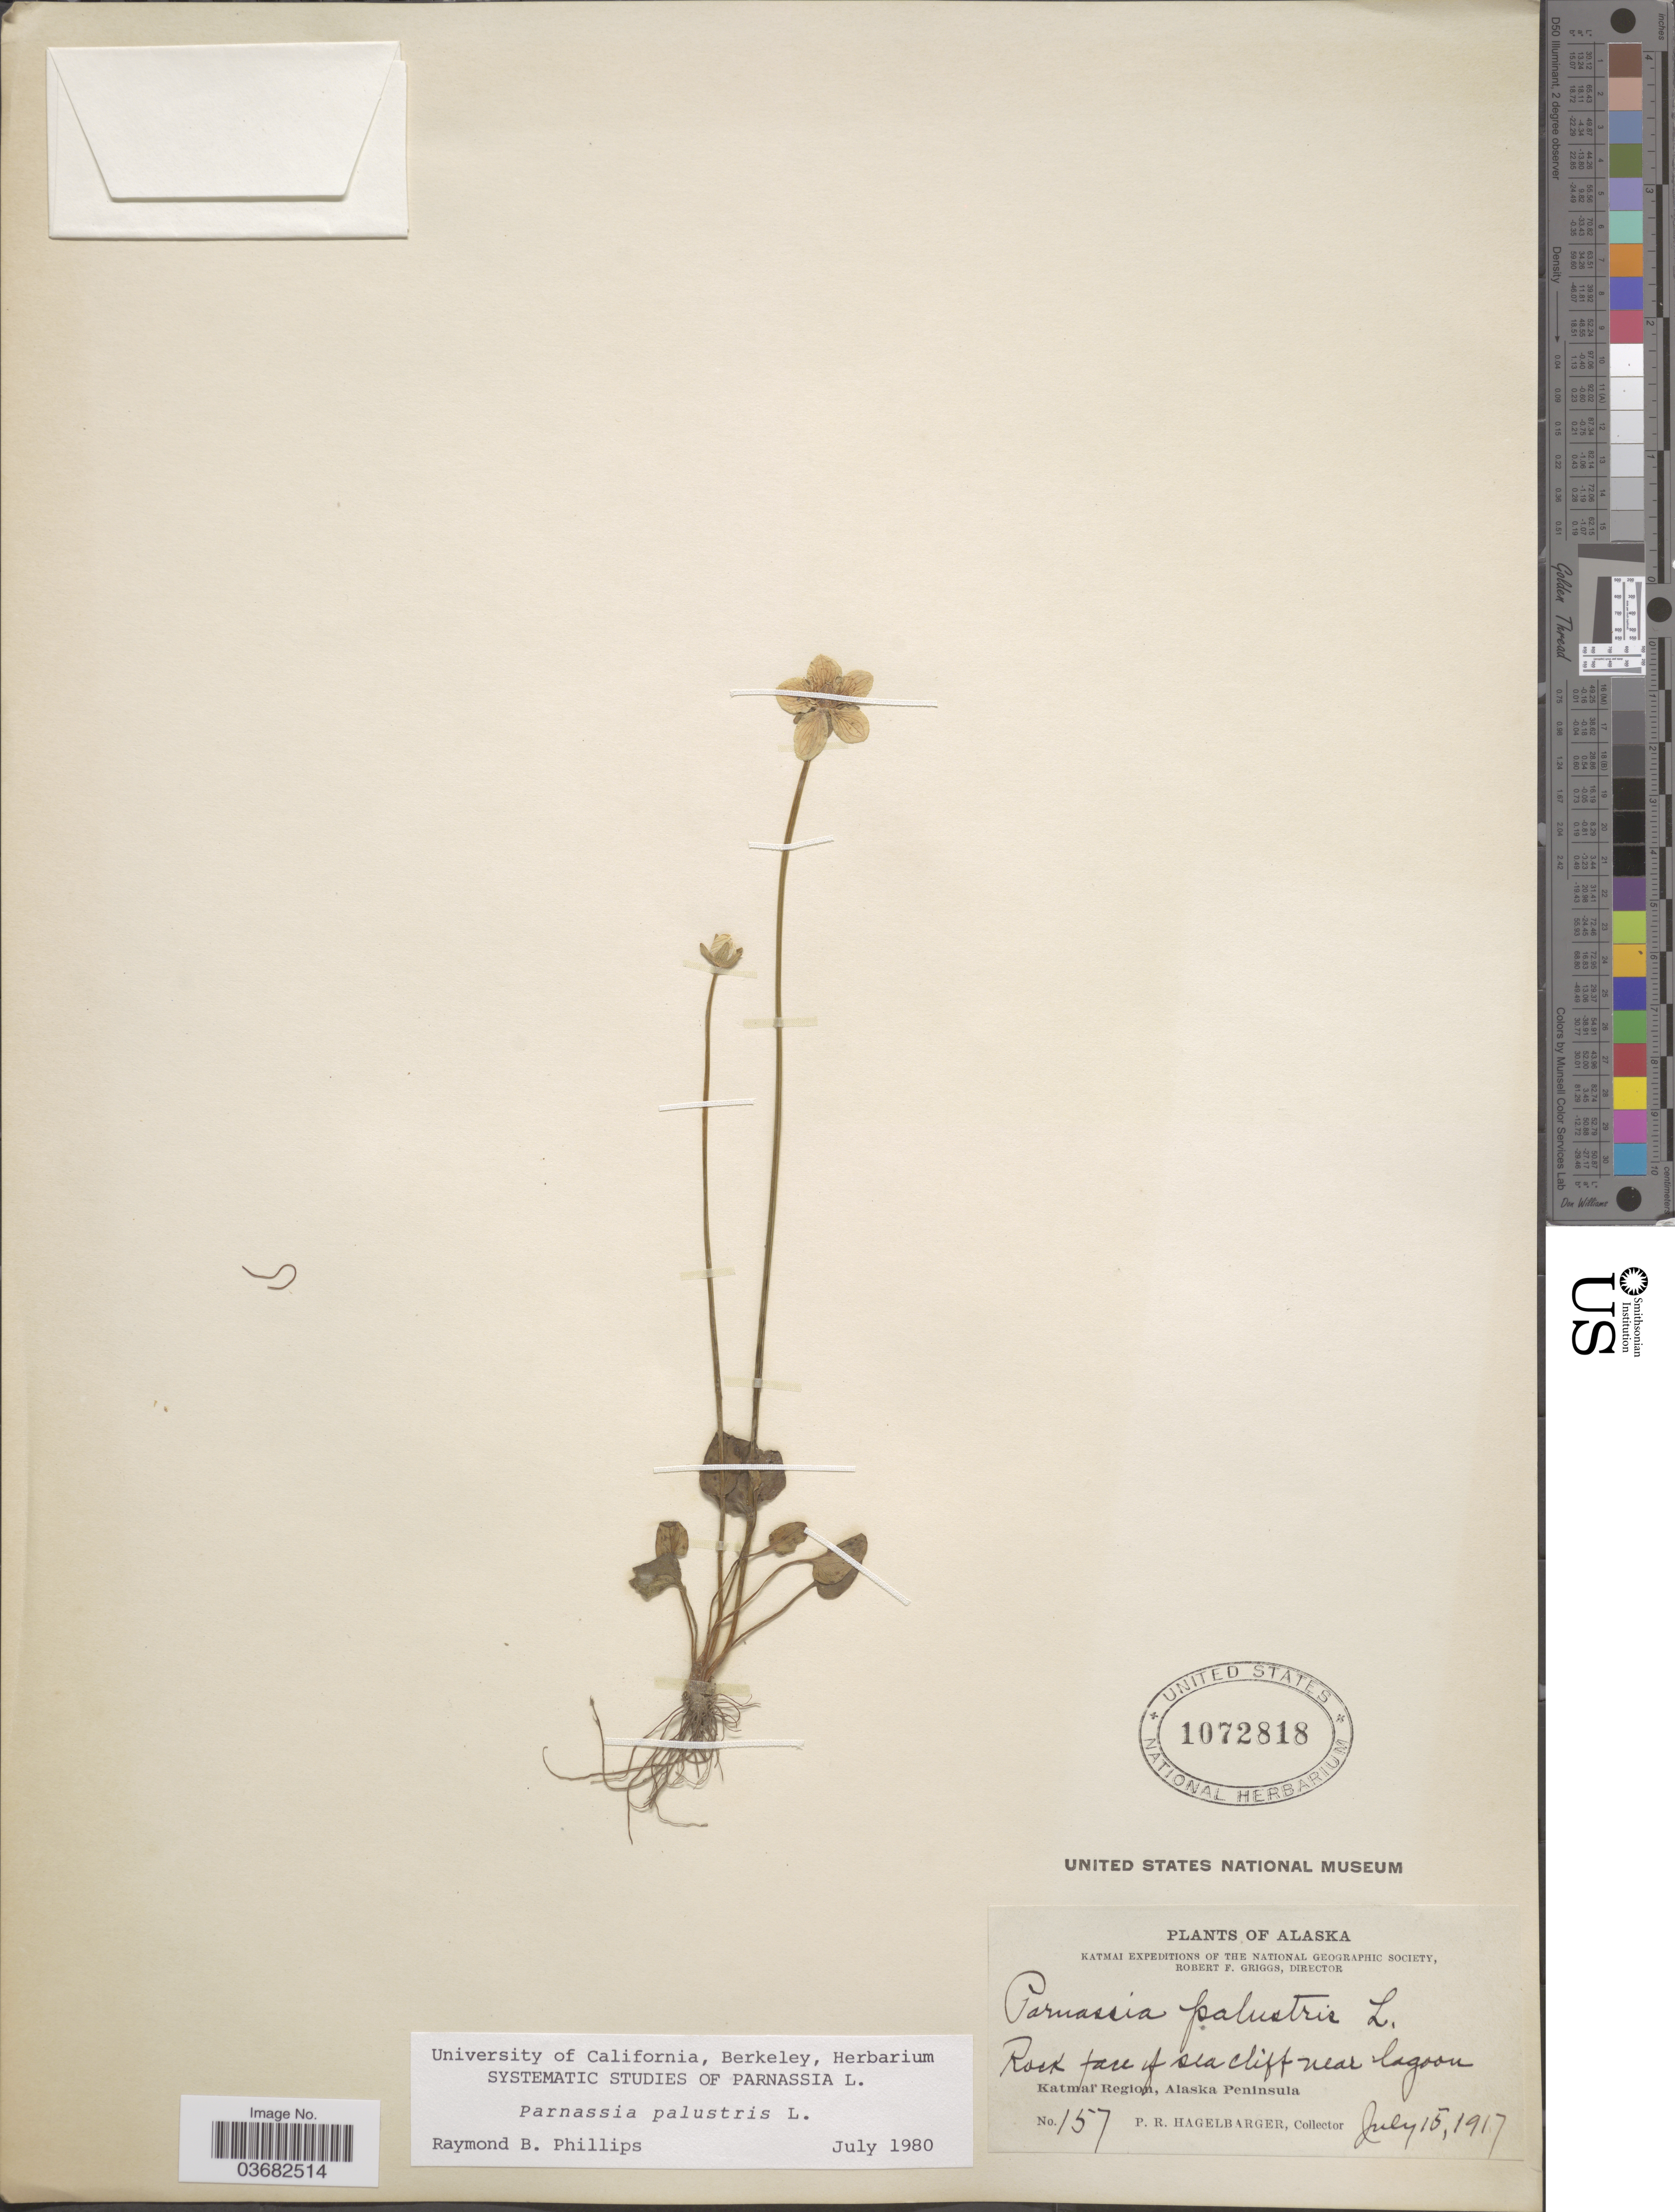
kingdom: Plantae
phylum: Tracheophyta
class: Magnoliopsida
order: Celastrales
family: Parnassiaceae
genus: Parnassia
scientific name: Parnassia palustris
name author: L.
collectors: P. Hagelbarger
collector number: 157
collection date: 1917-07-15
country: United States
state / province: Alaska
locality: Katmai Expeditions of the National Geographic Society. Rock face of sea cliff near lagoon. Katmai Region, Alaska Peninsula.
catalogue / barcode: US 1072818